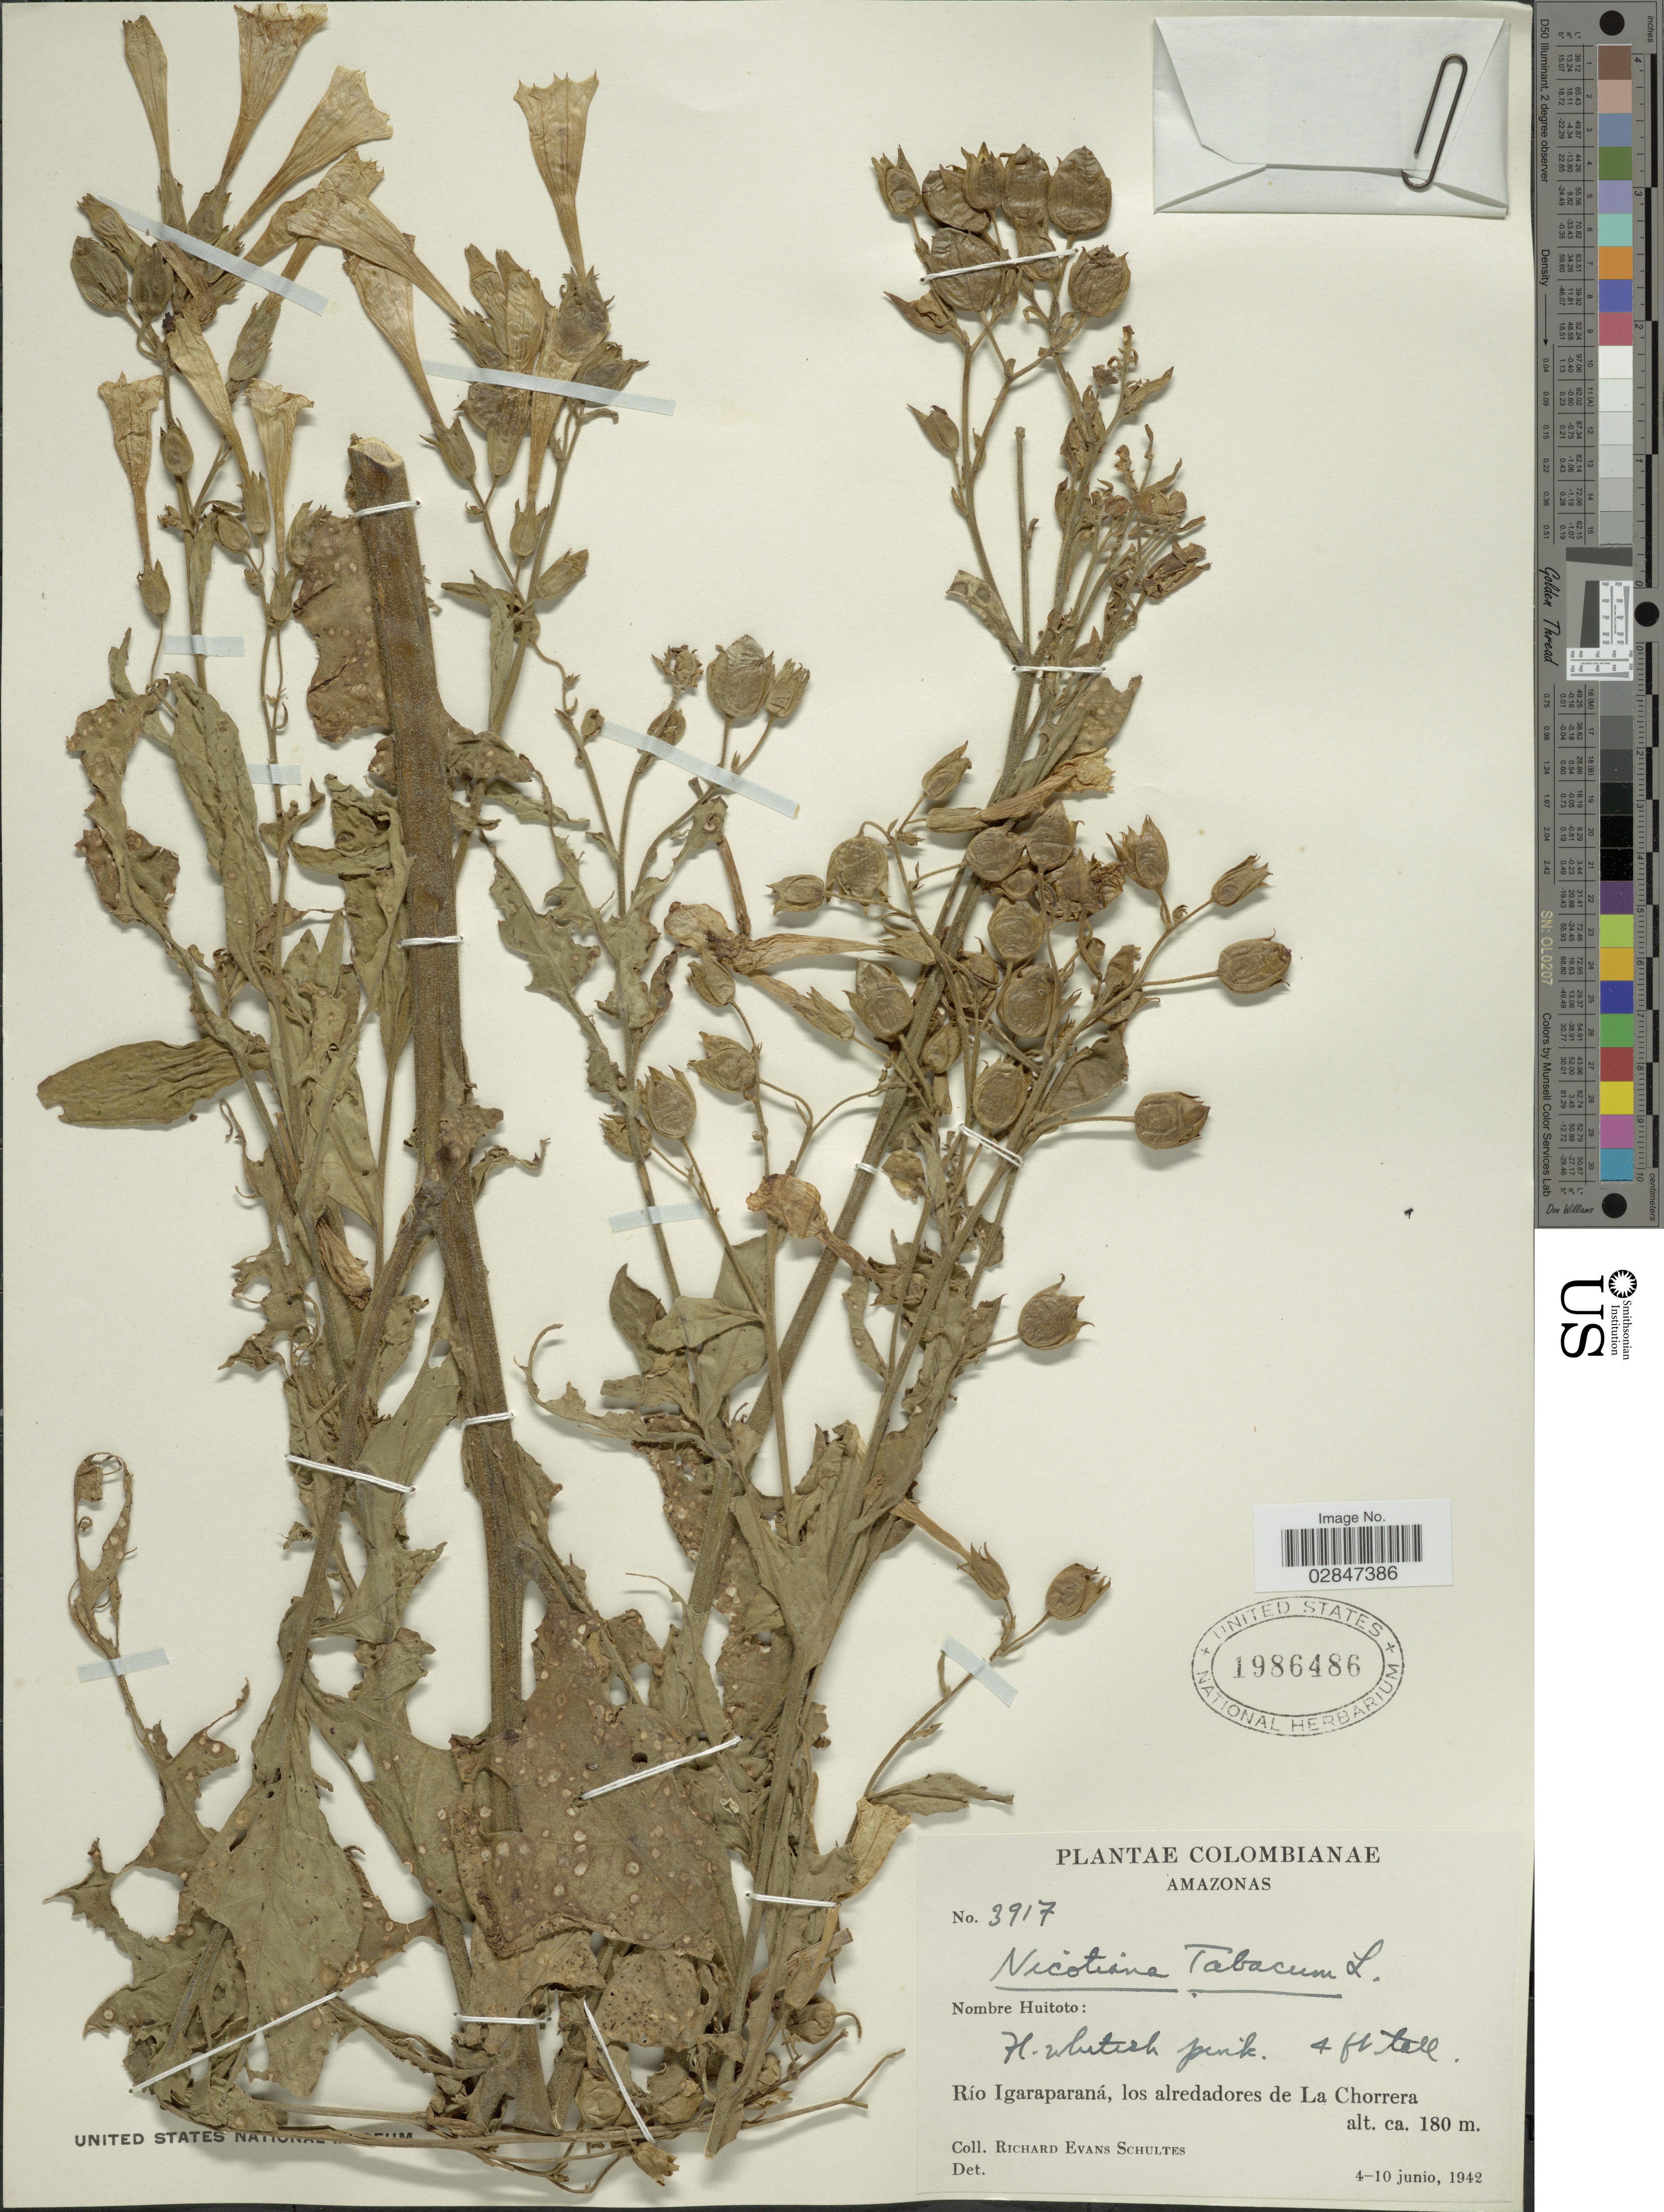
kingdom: Plantae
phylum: Tracheophyta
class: Magnoliopsida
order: Solanales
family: Solanaceae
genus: Nicotiana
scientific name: Nicotiana tabacum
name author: L.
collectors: R. E. Schultes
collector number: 3917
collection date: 1942-06-04/1942-06-10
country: Colombia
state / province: Amazônas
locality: Amazonas, Río Igaraparaná, los alrededores de La Chorerra.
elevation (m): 180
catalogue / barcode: US 1986486